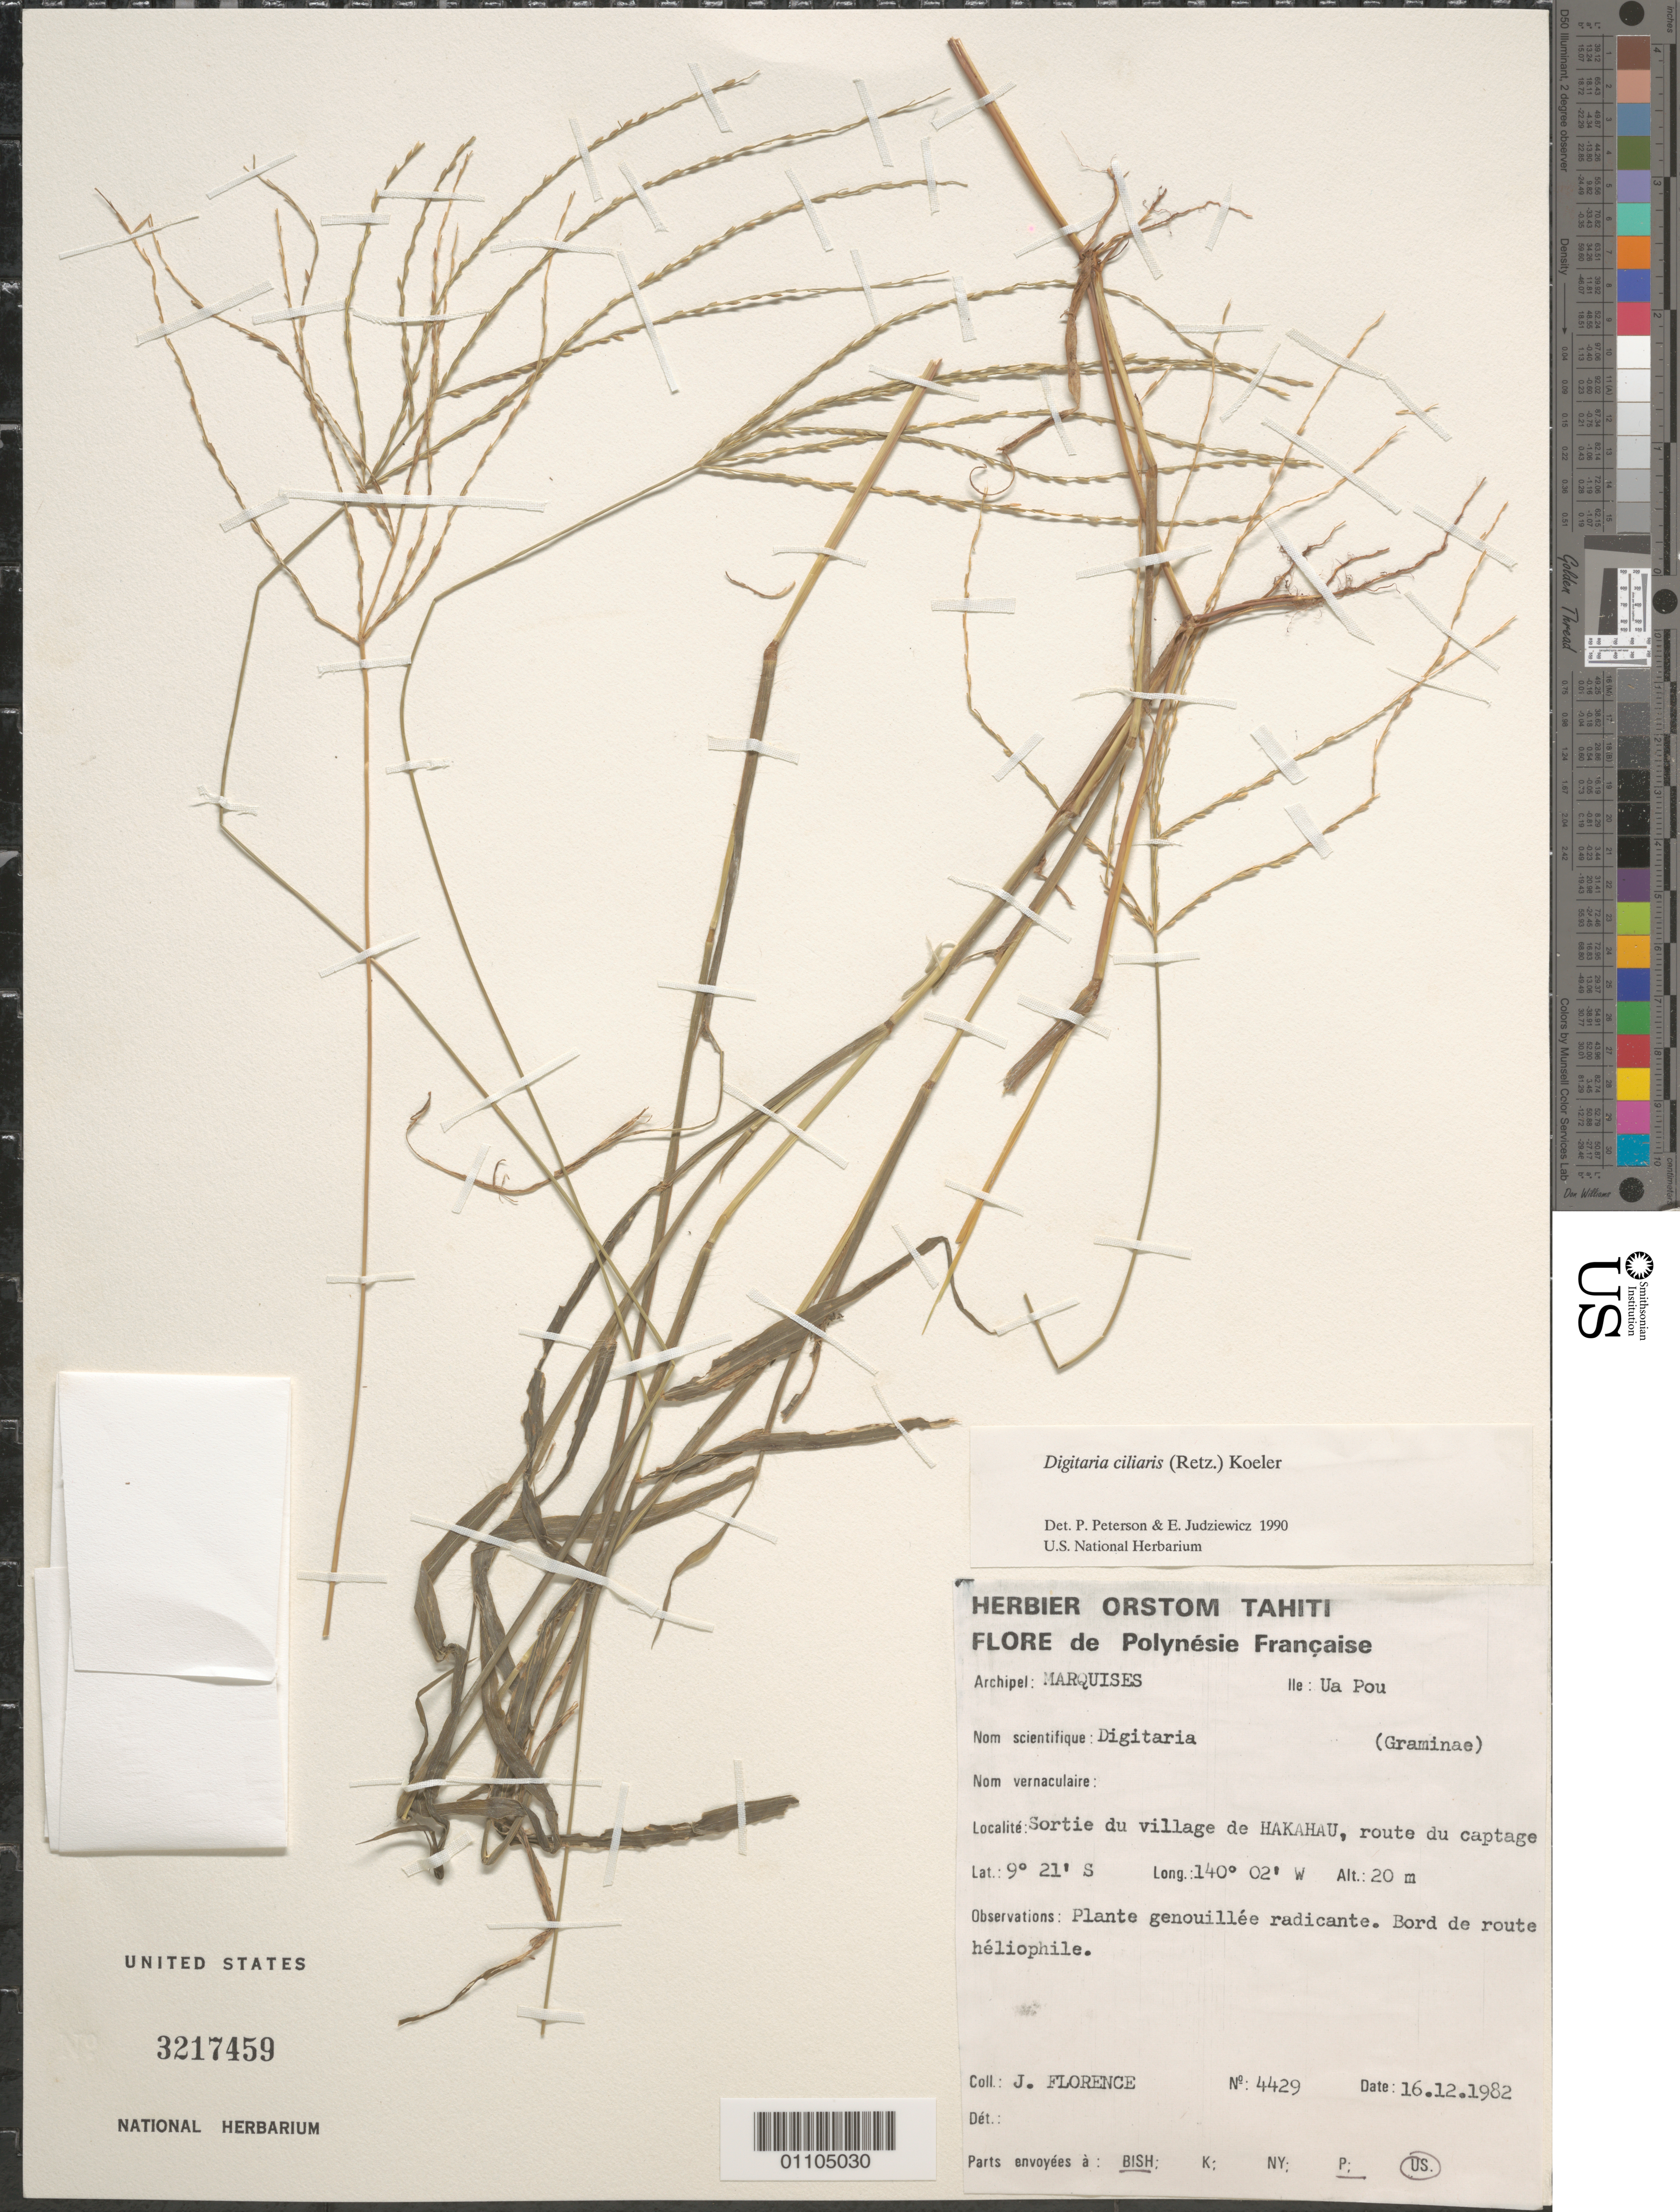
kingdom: Plantae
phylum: Tracheophyta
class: Liliopsida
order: Poales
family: Poaceae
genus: Digitaria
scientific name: Digitaria ciliaris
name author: (Retz.) Koeler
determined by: Peterson, P. M.; Judziewicz, E. J.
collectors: J. Florence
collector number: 4429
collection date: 1982-12-16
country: French Polynesia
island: Ua Pou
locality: Sortie du village de Hakahau, route du captage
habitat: bord de route heliophile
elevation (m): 20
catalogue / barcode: US 3217459